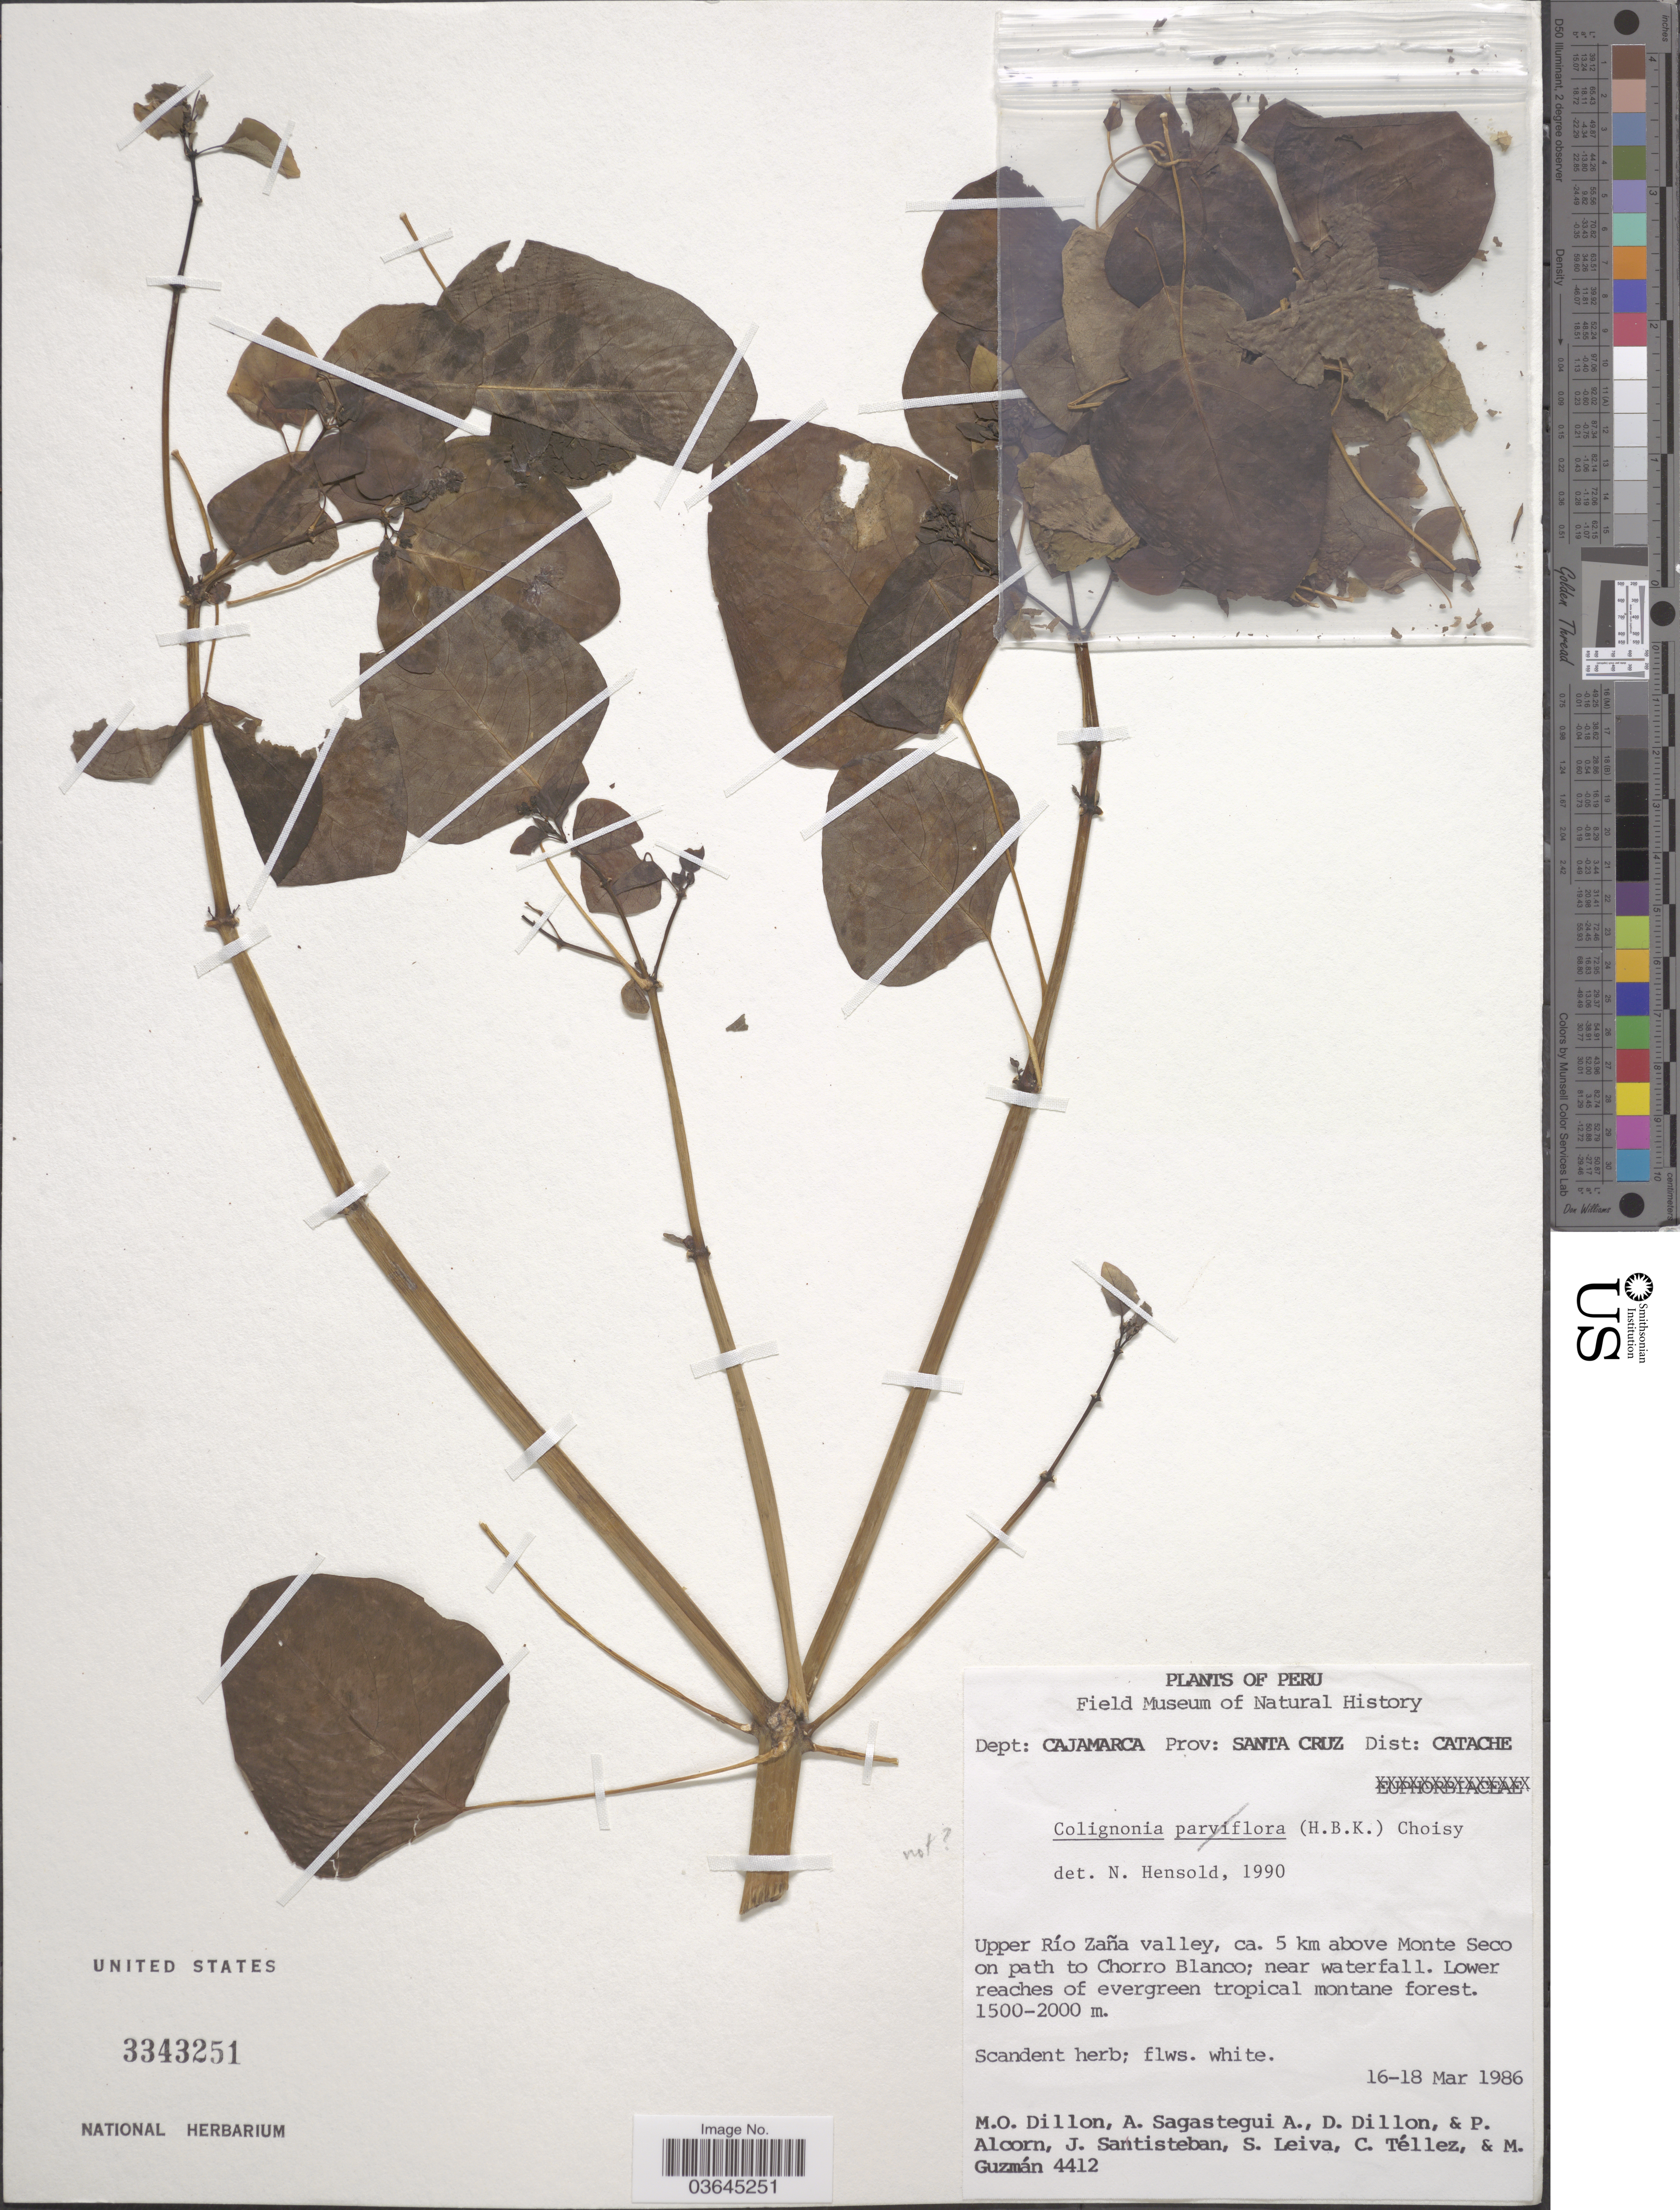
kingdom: Plantae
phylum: Tracheophyta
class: Magnoliopsida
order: Caryophyllales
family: Nyctaginaceae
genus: Colignonia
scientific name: Colignonia sp.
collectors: M. O. Dillon, A. Sagástegui A., D. Dillon, P. Alcorn & et al.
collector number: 4412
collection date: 1986-03-16/1986-03-18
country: Peru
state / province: Cajamarca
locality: Dept: Cajamarca Prov: Santa Cruz Dist: Catache. Upper Río Zaña valley, ca. 5 km above Monte Seco on path to Chorro Blanco; near waterfall.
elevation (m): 1500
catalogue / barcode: US 3343251